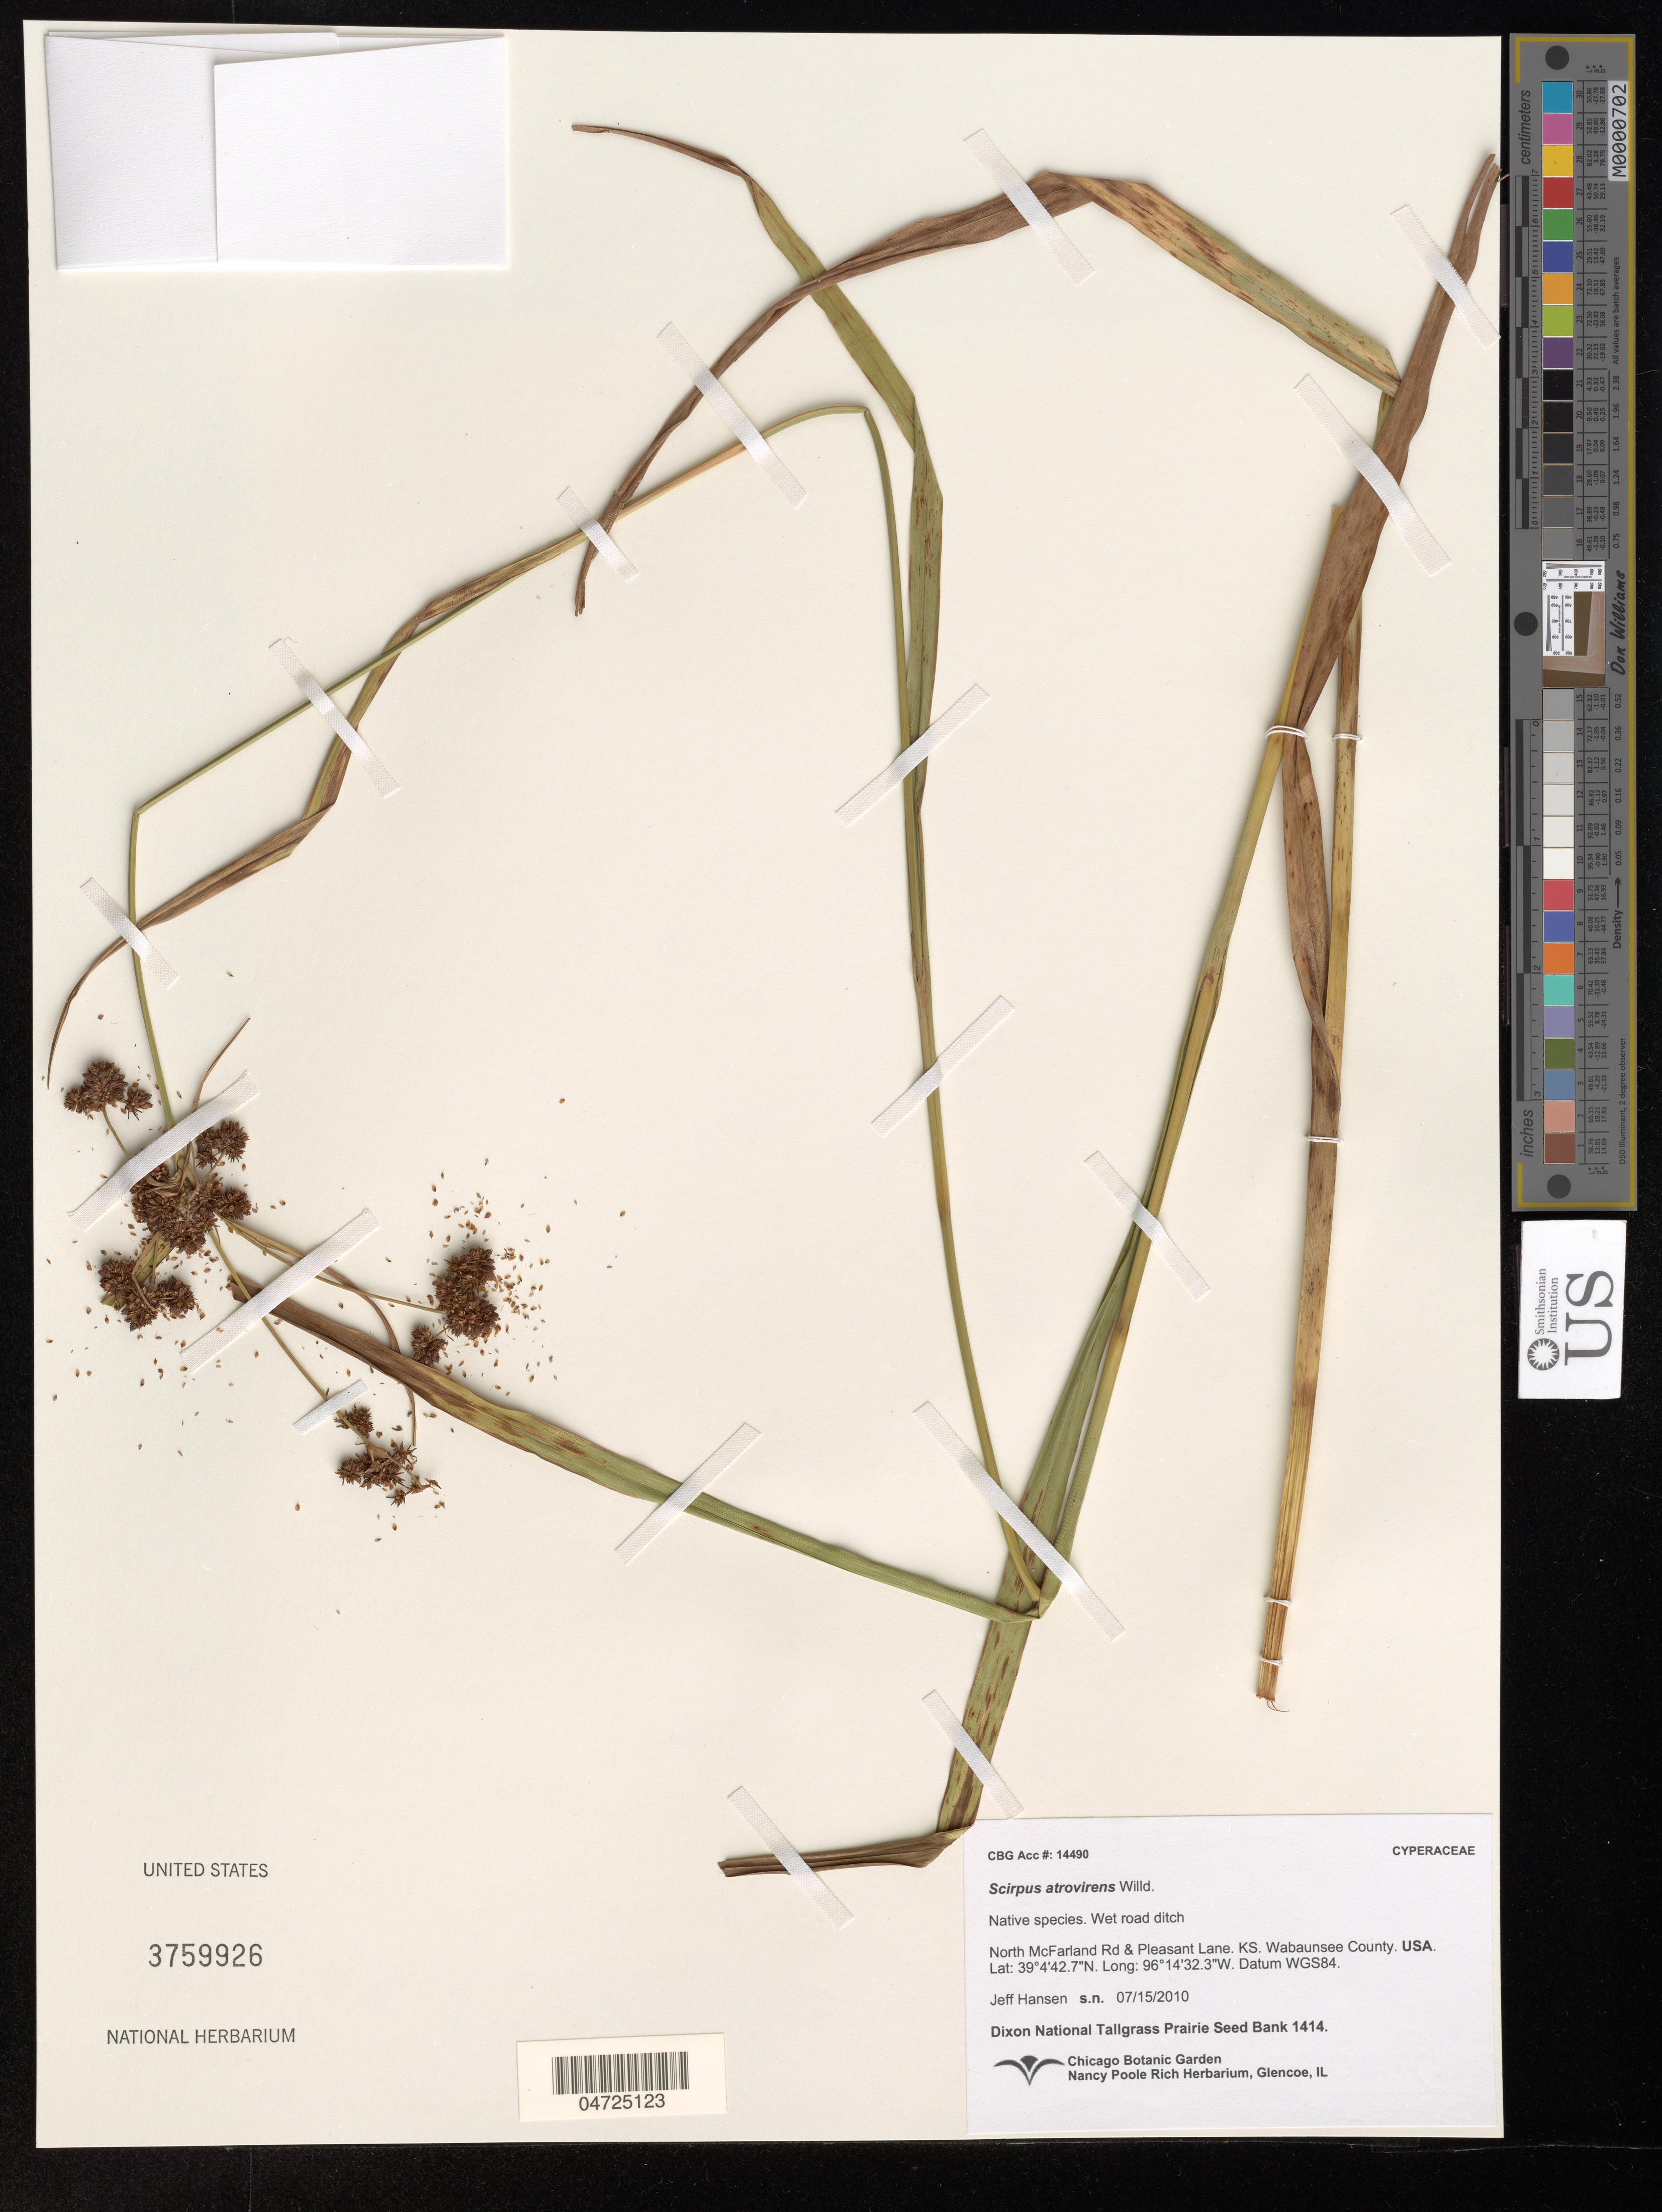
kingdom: Plantae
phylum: Tracheophyta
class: Liliopsida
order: Poales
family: Cyperaceae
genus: Scirpus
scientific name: Scirpus atrovirens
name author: Willd.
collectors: J. Hansen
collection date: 2010-07-15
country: United States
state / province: Kansas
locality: North McFarland Rd & Pleasant Lane. Wabaunsee County. Datum WGS84.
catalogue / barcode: US 3759926